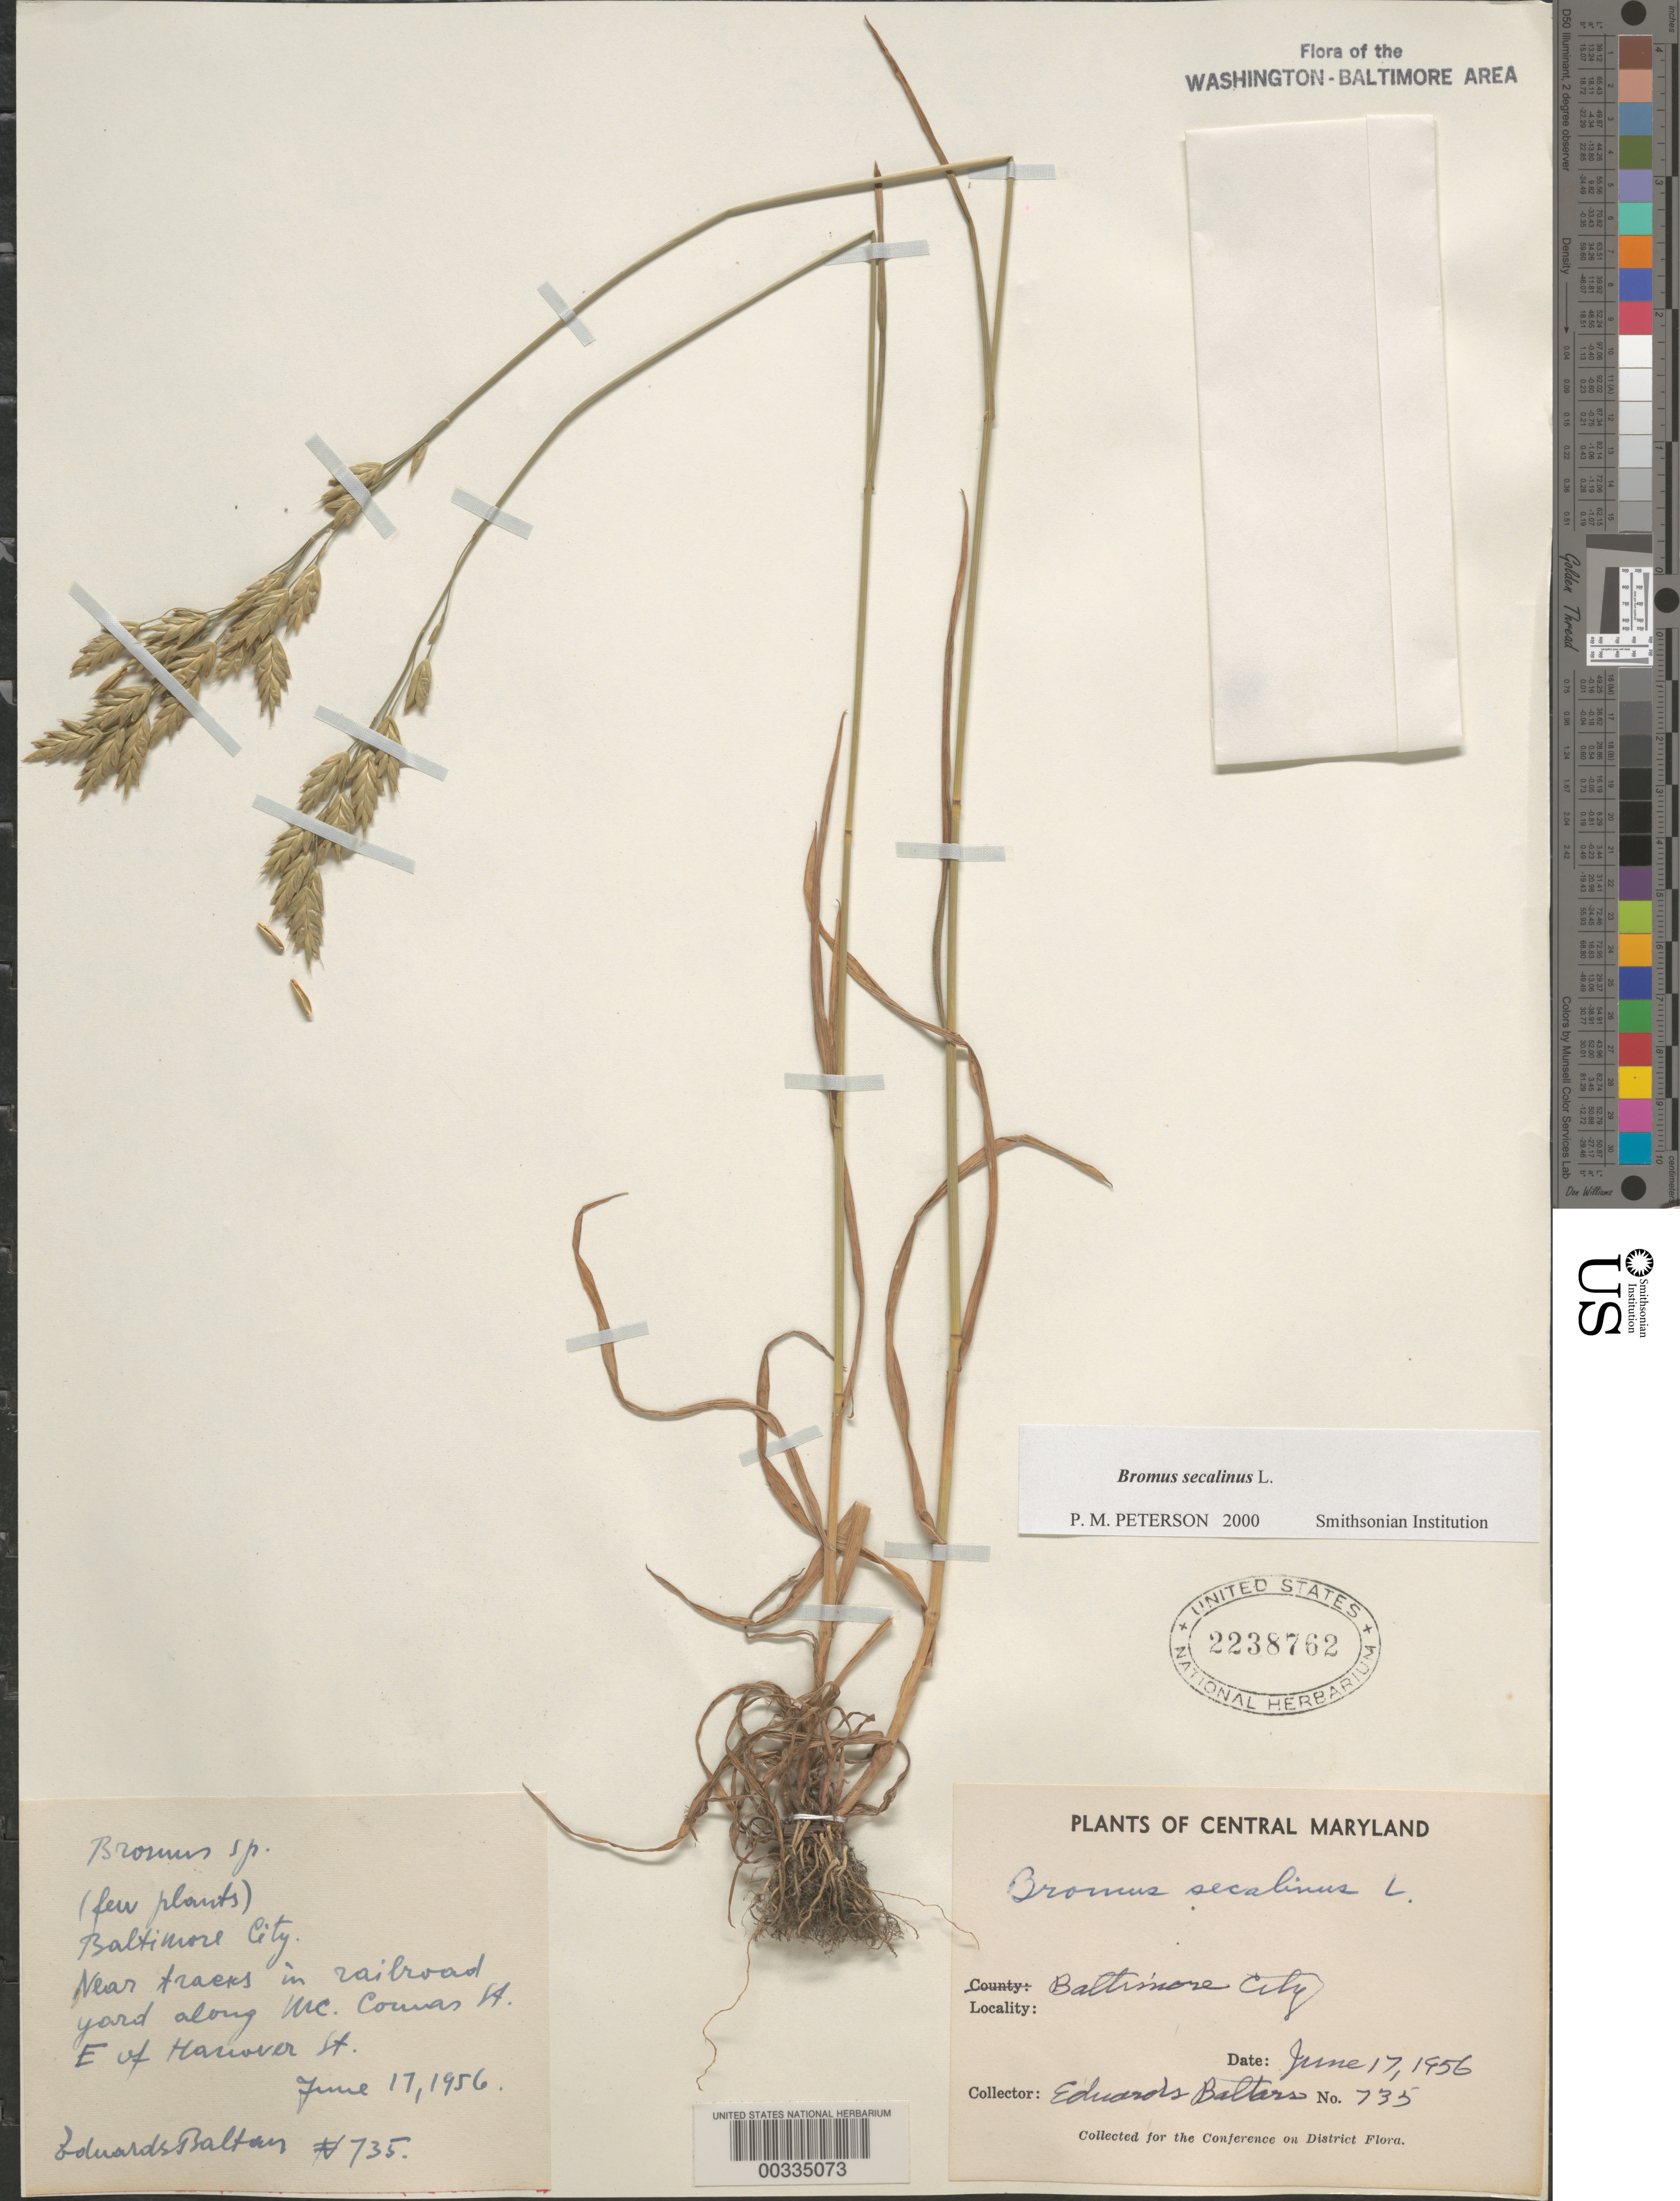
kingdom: Plantae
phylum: Tracheophyta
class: Liliopsida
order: Poales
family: Poaceae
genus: Bromus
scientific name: Bromus secalinus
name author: L.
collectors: E. Baltars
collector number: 735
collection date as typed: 17 Jun 1956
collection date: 1956-06-17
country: United States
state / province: Maryland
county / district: City of Baltimore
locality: Baltimore City, yard along Mccowas St, E of Hanover St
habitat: Near railroad tracks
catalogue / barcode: US 2238762